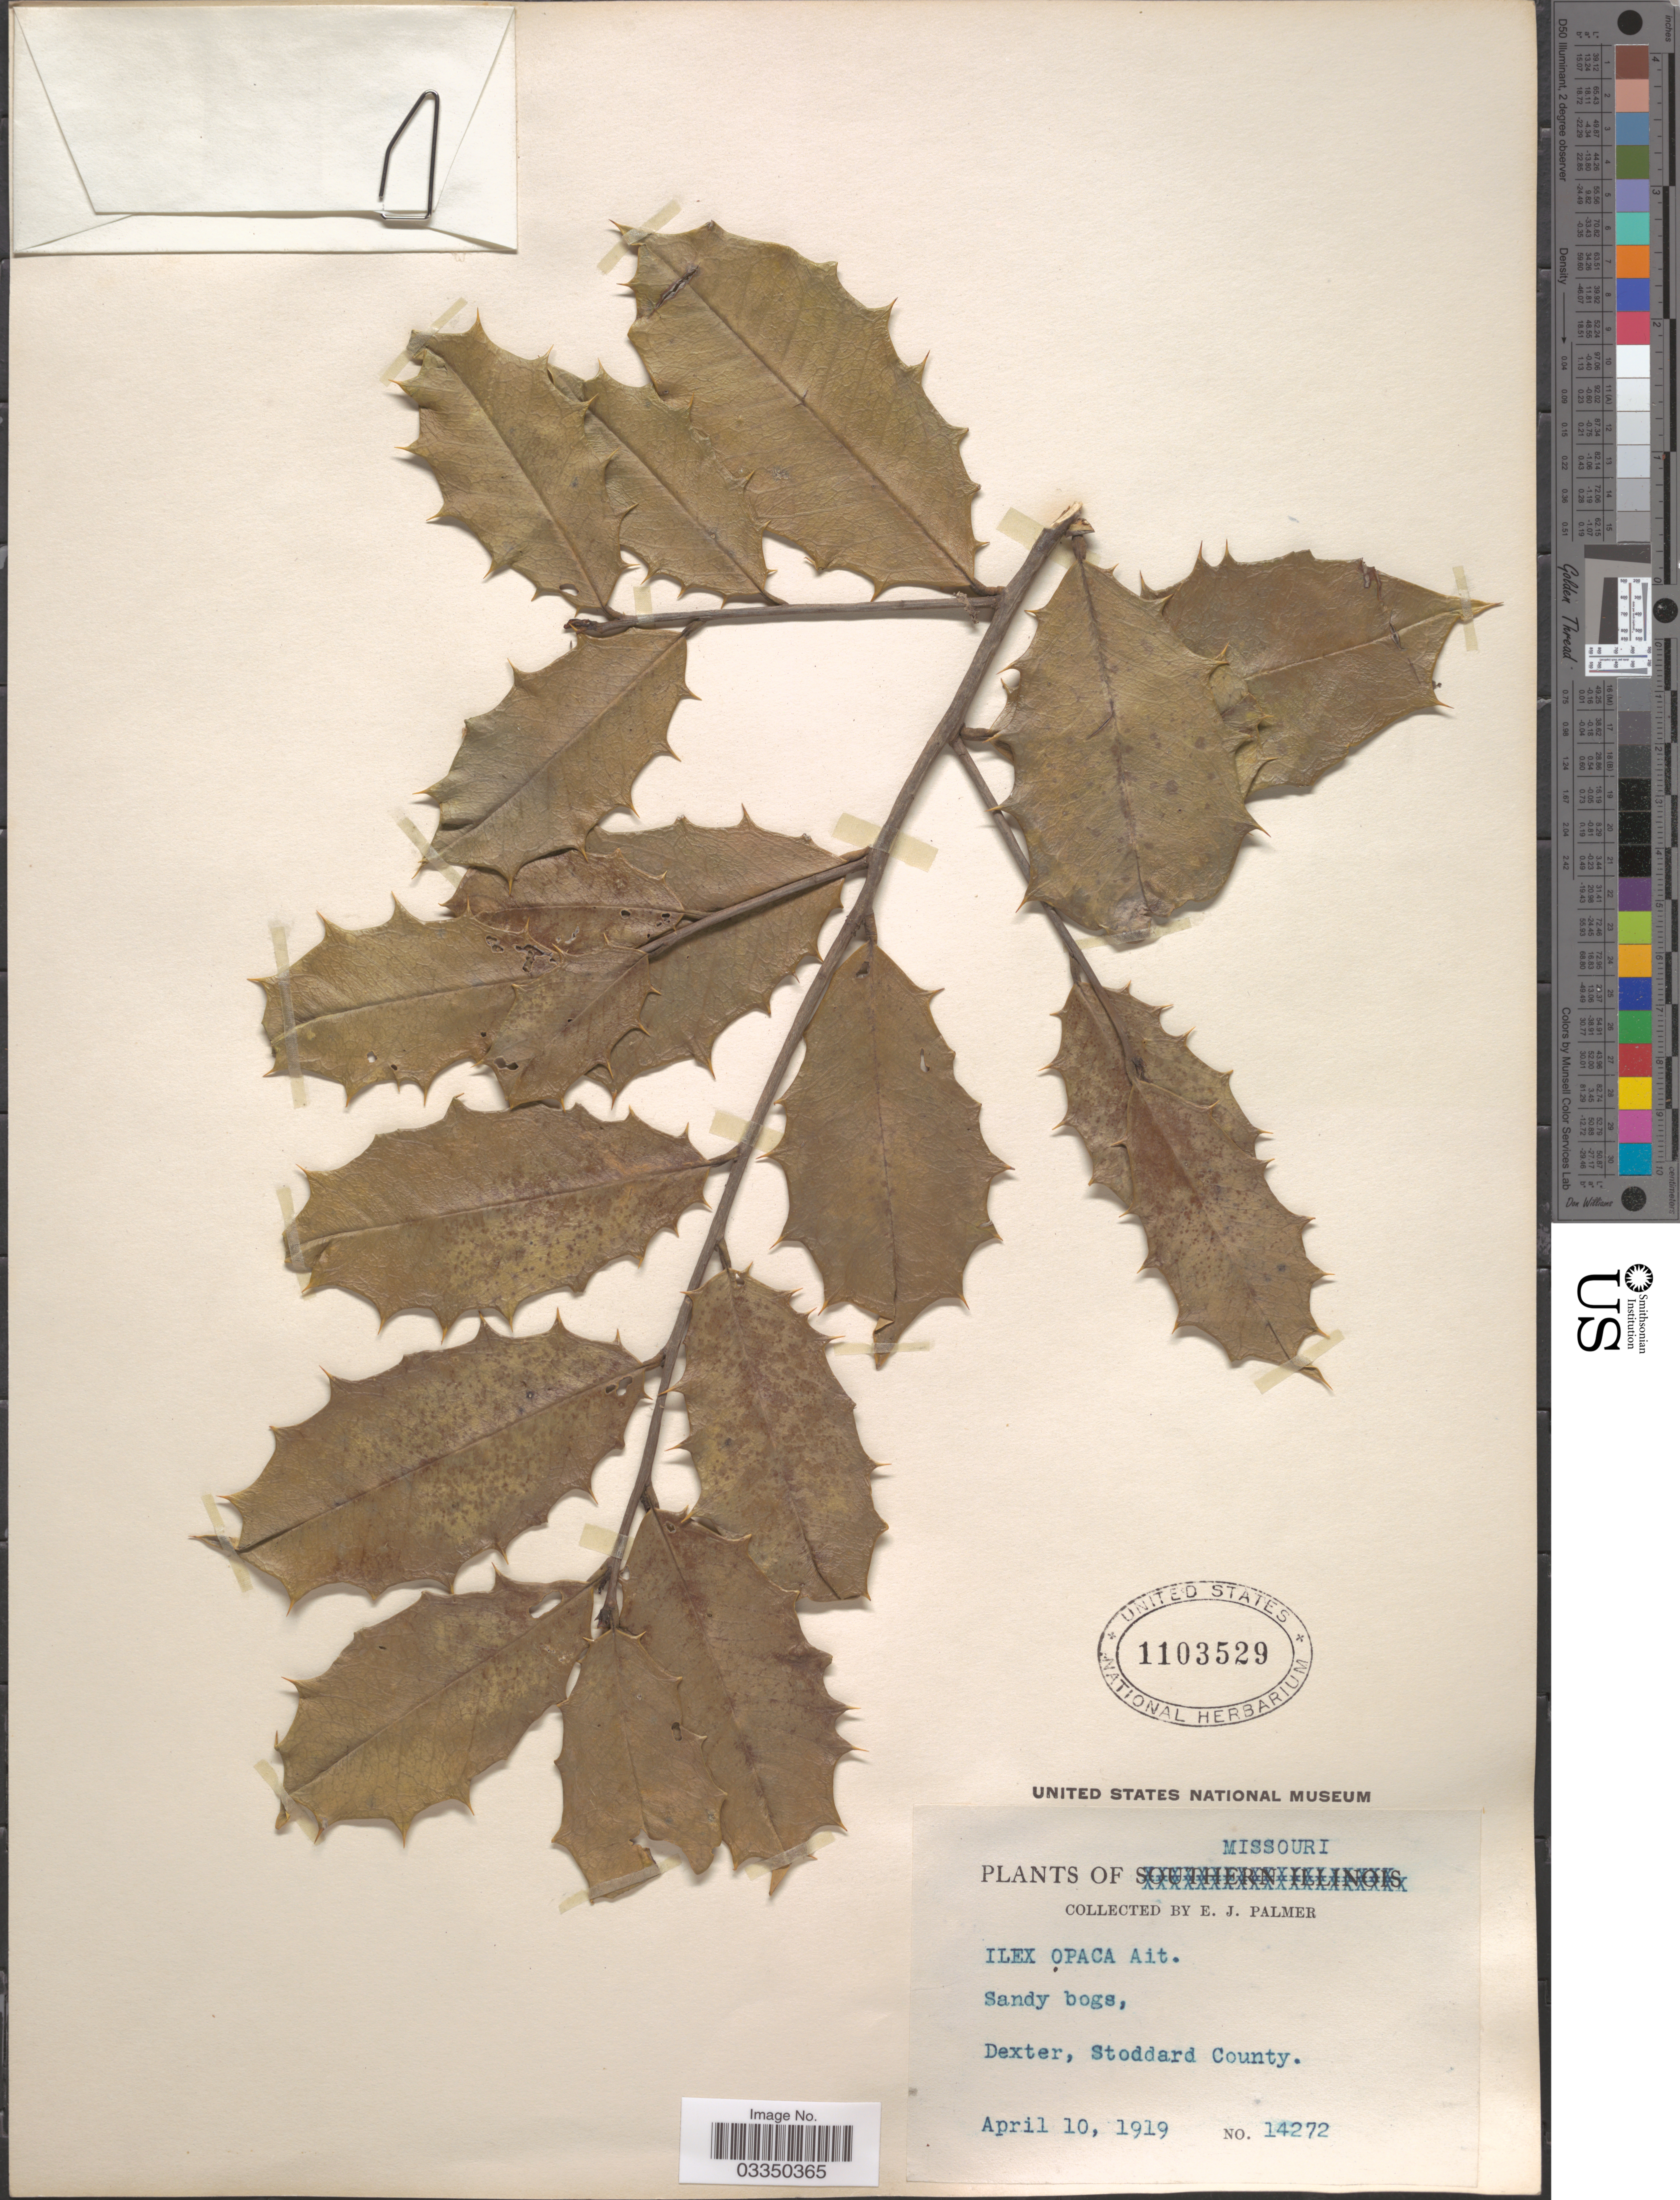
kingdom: Plantae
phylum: Tracheophyta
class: Magnoliopsida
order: Aquifoliales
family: Aquifoliaceae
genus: Ilex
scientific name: Ilex opaca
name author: Aiton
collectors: E. J. Palmer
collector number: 14272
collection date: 1919-04-10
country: United States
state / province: Missouri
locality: Dexter, Stoddard County.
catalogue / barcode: US 1103529